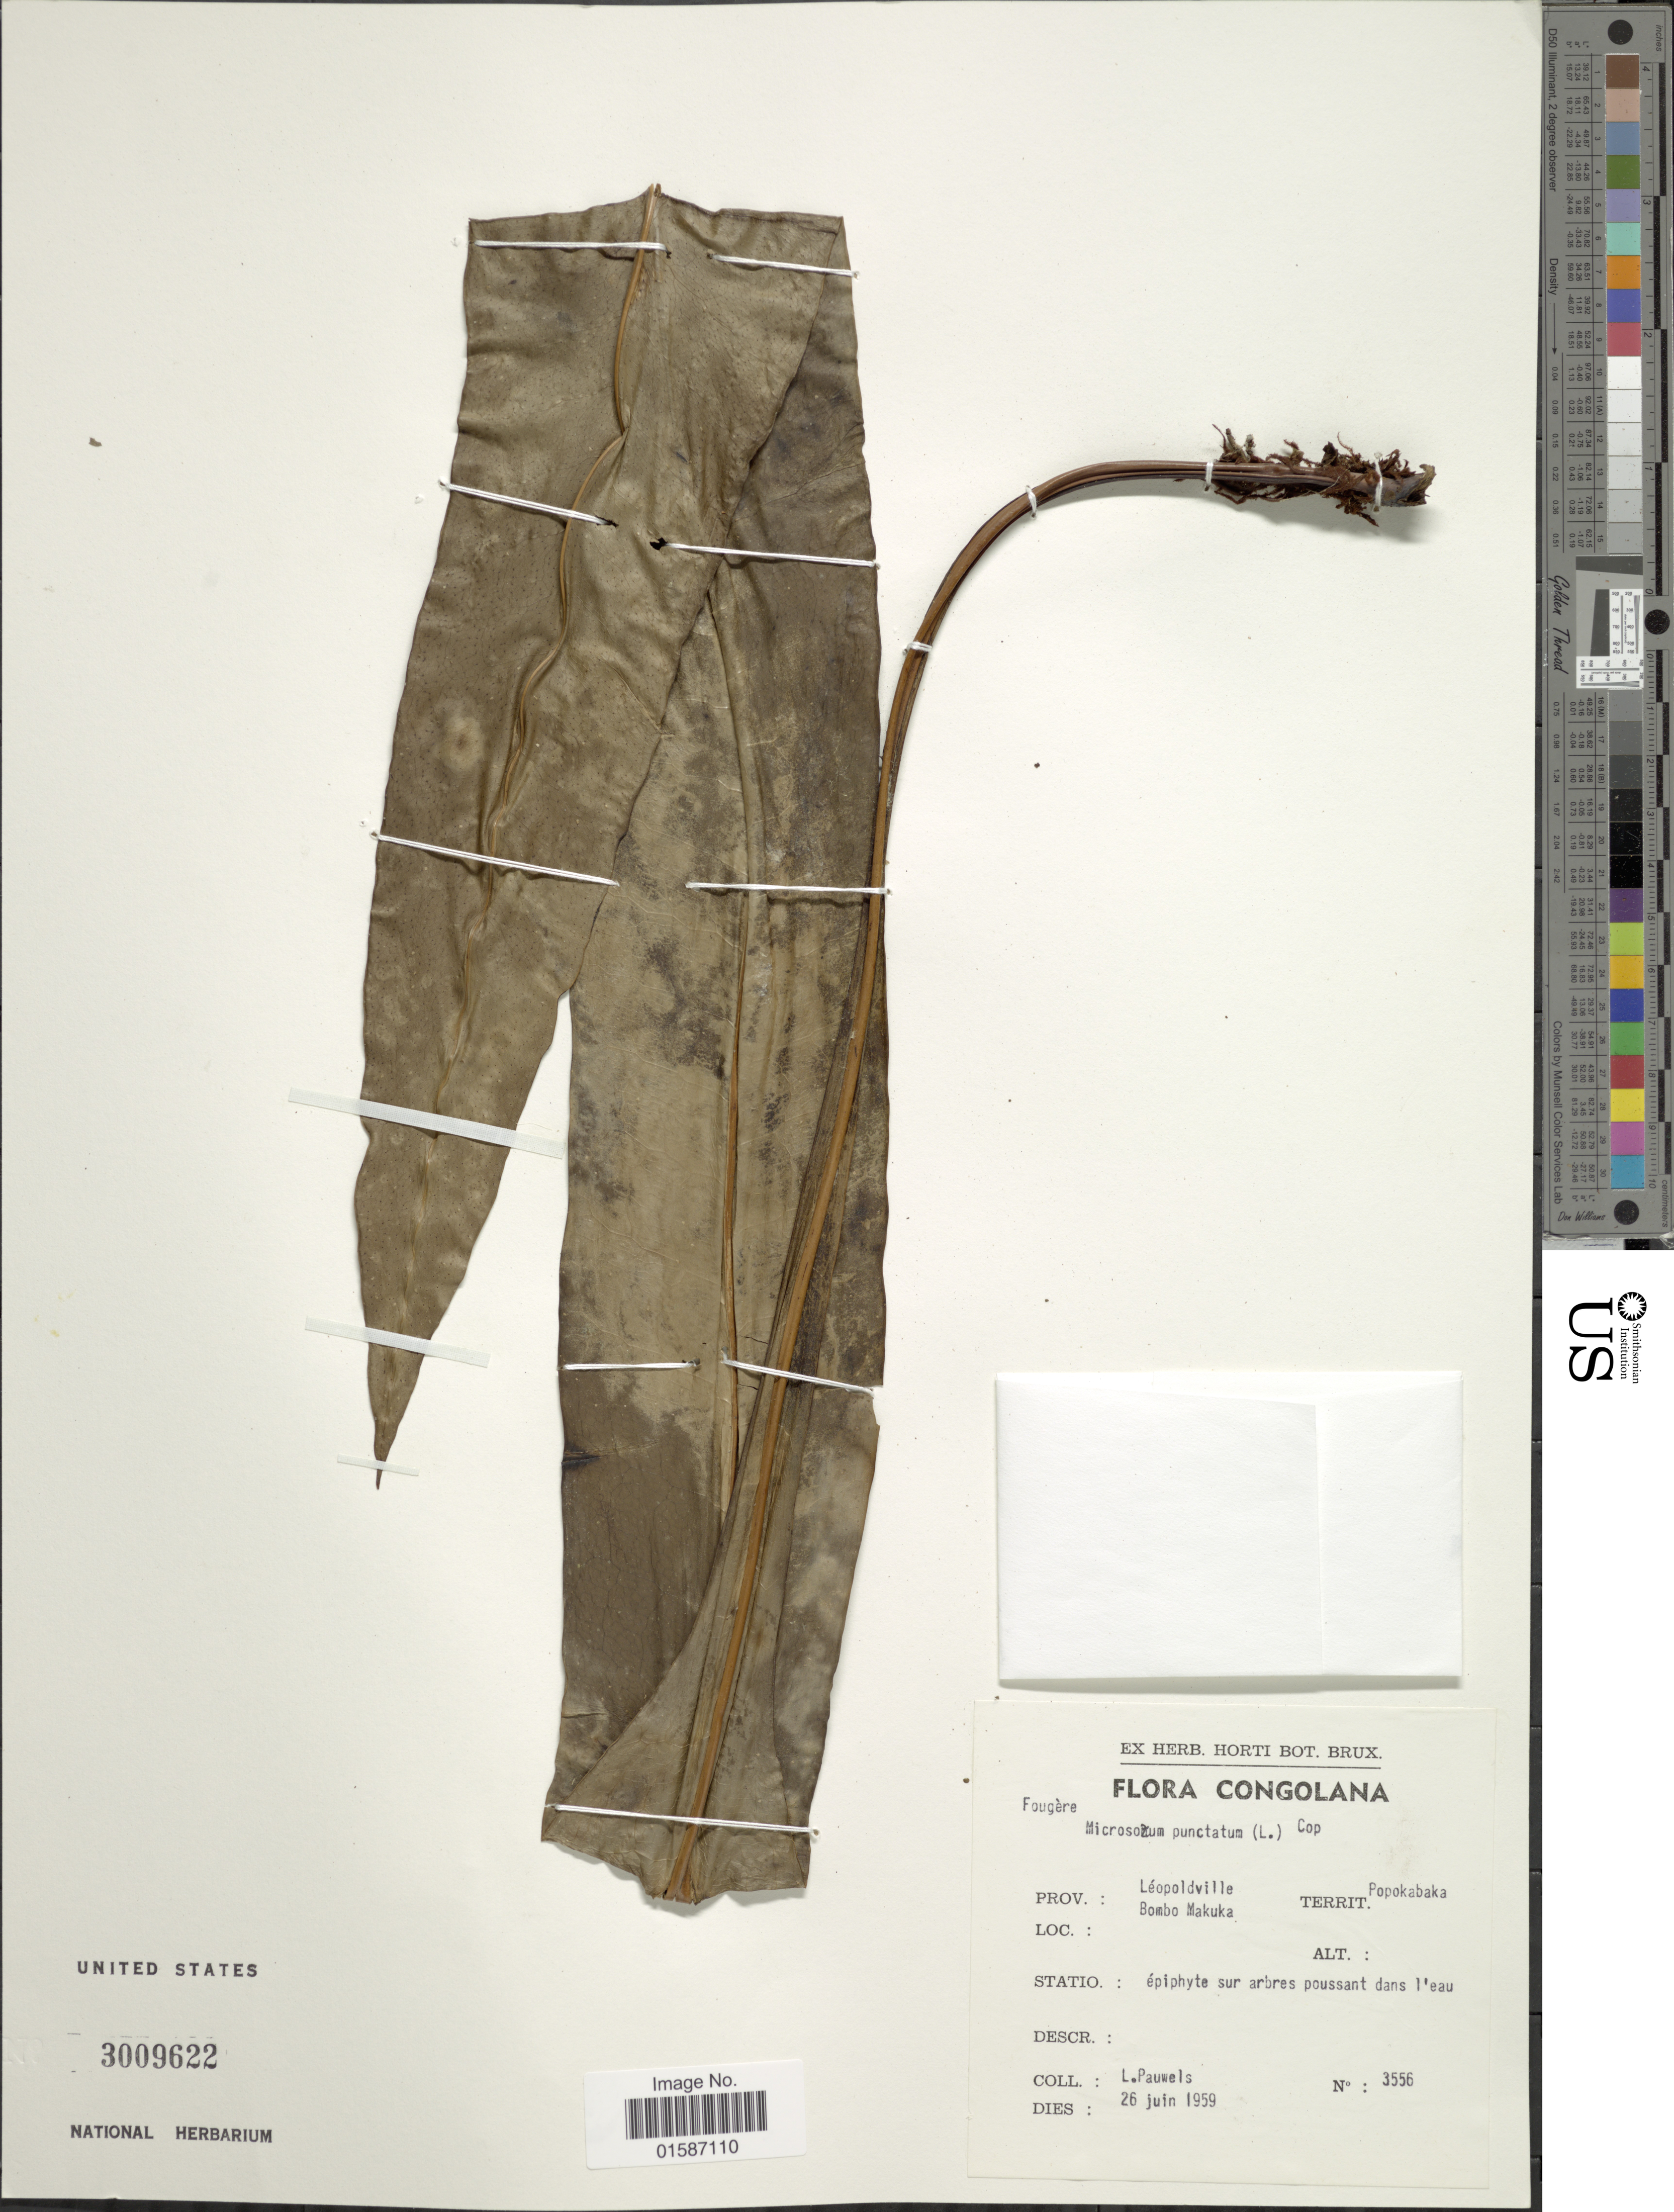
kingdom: Plantae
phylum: Tracheophyta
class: Polypodiopsida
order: Polypodiales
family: Polypodiaceae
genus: Microsorum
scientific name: Microsorum punctatum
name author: (L.) Copel.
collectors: L. Pauwels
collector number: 3556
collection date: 1959-06-26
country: Congo, Democratic Republic of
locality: Prov: Léopoldville, Territ. Popokabaka, Bombo Makuka, Congolana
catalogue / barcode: US 3009622